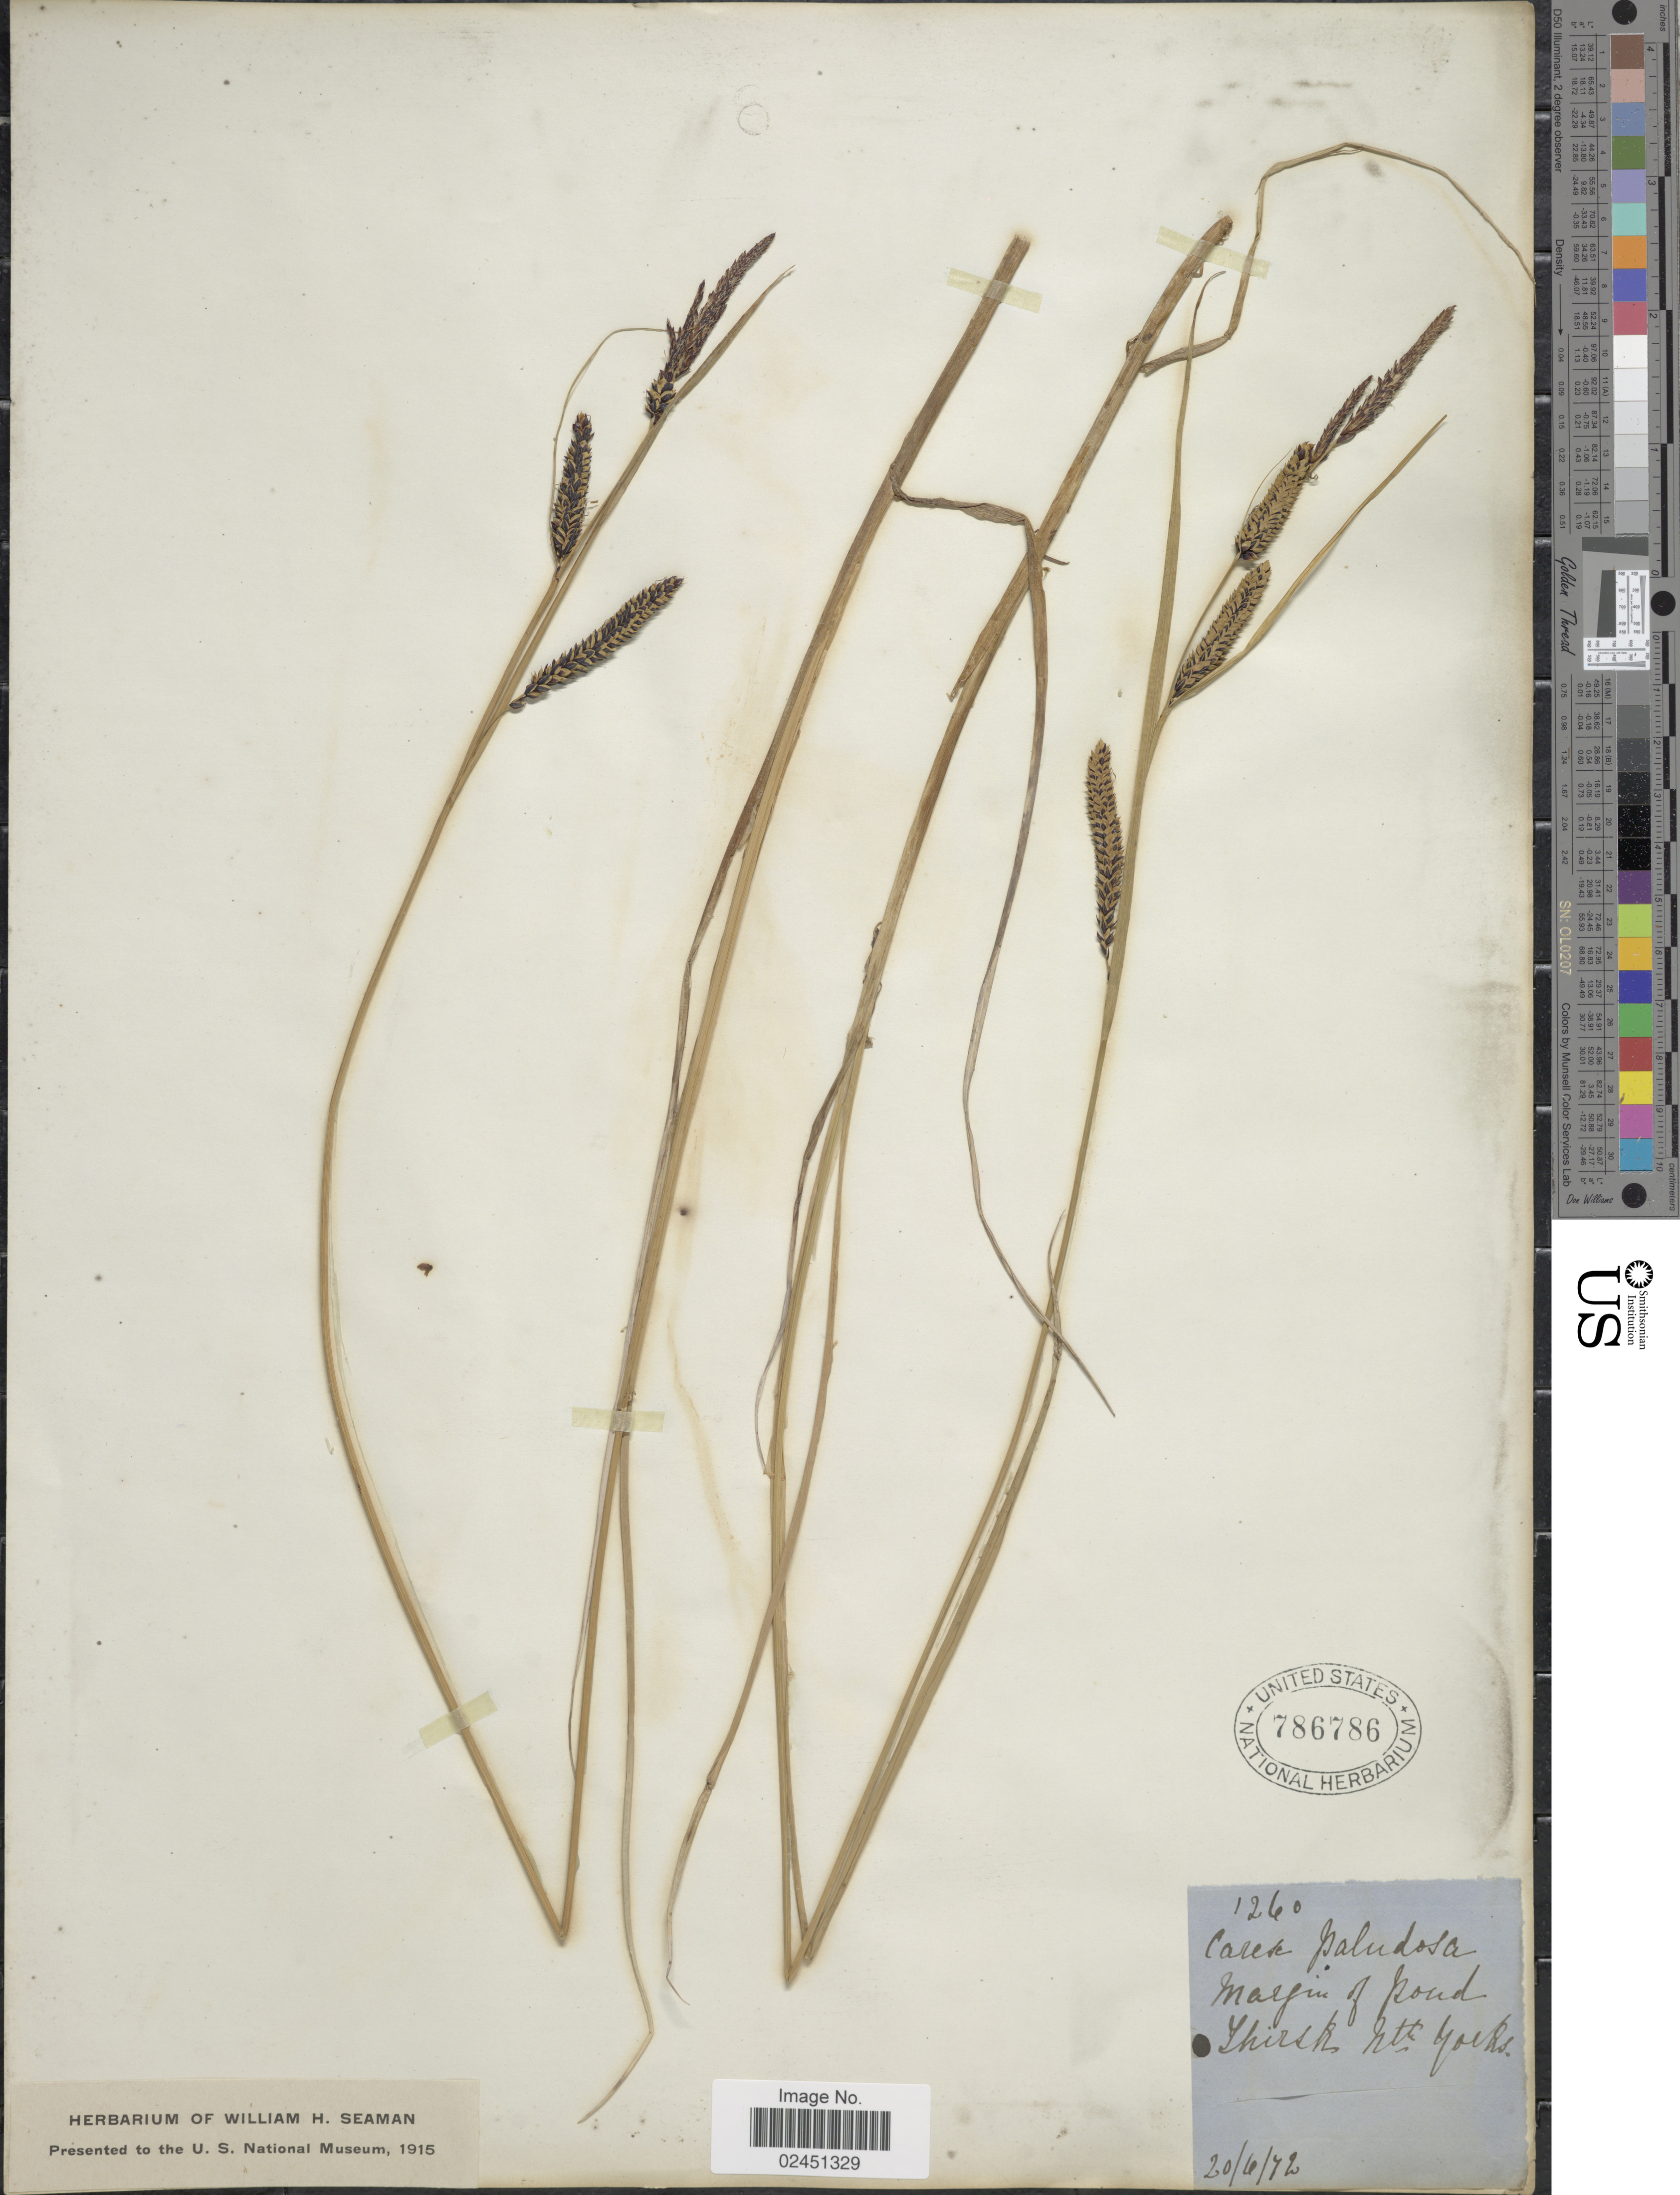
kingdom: Plantae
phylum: Tracheophyta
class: Liliopsida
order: Poales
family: Cyperaceae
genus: Carex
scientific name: Carex acutiformis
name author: Ehrh.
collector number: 1260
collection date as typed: Transcribed d/m/y: 20/6/72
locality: Margin of pind, Shirsk Mtn, Yocks [interpreted]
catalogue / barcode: US 786786